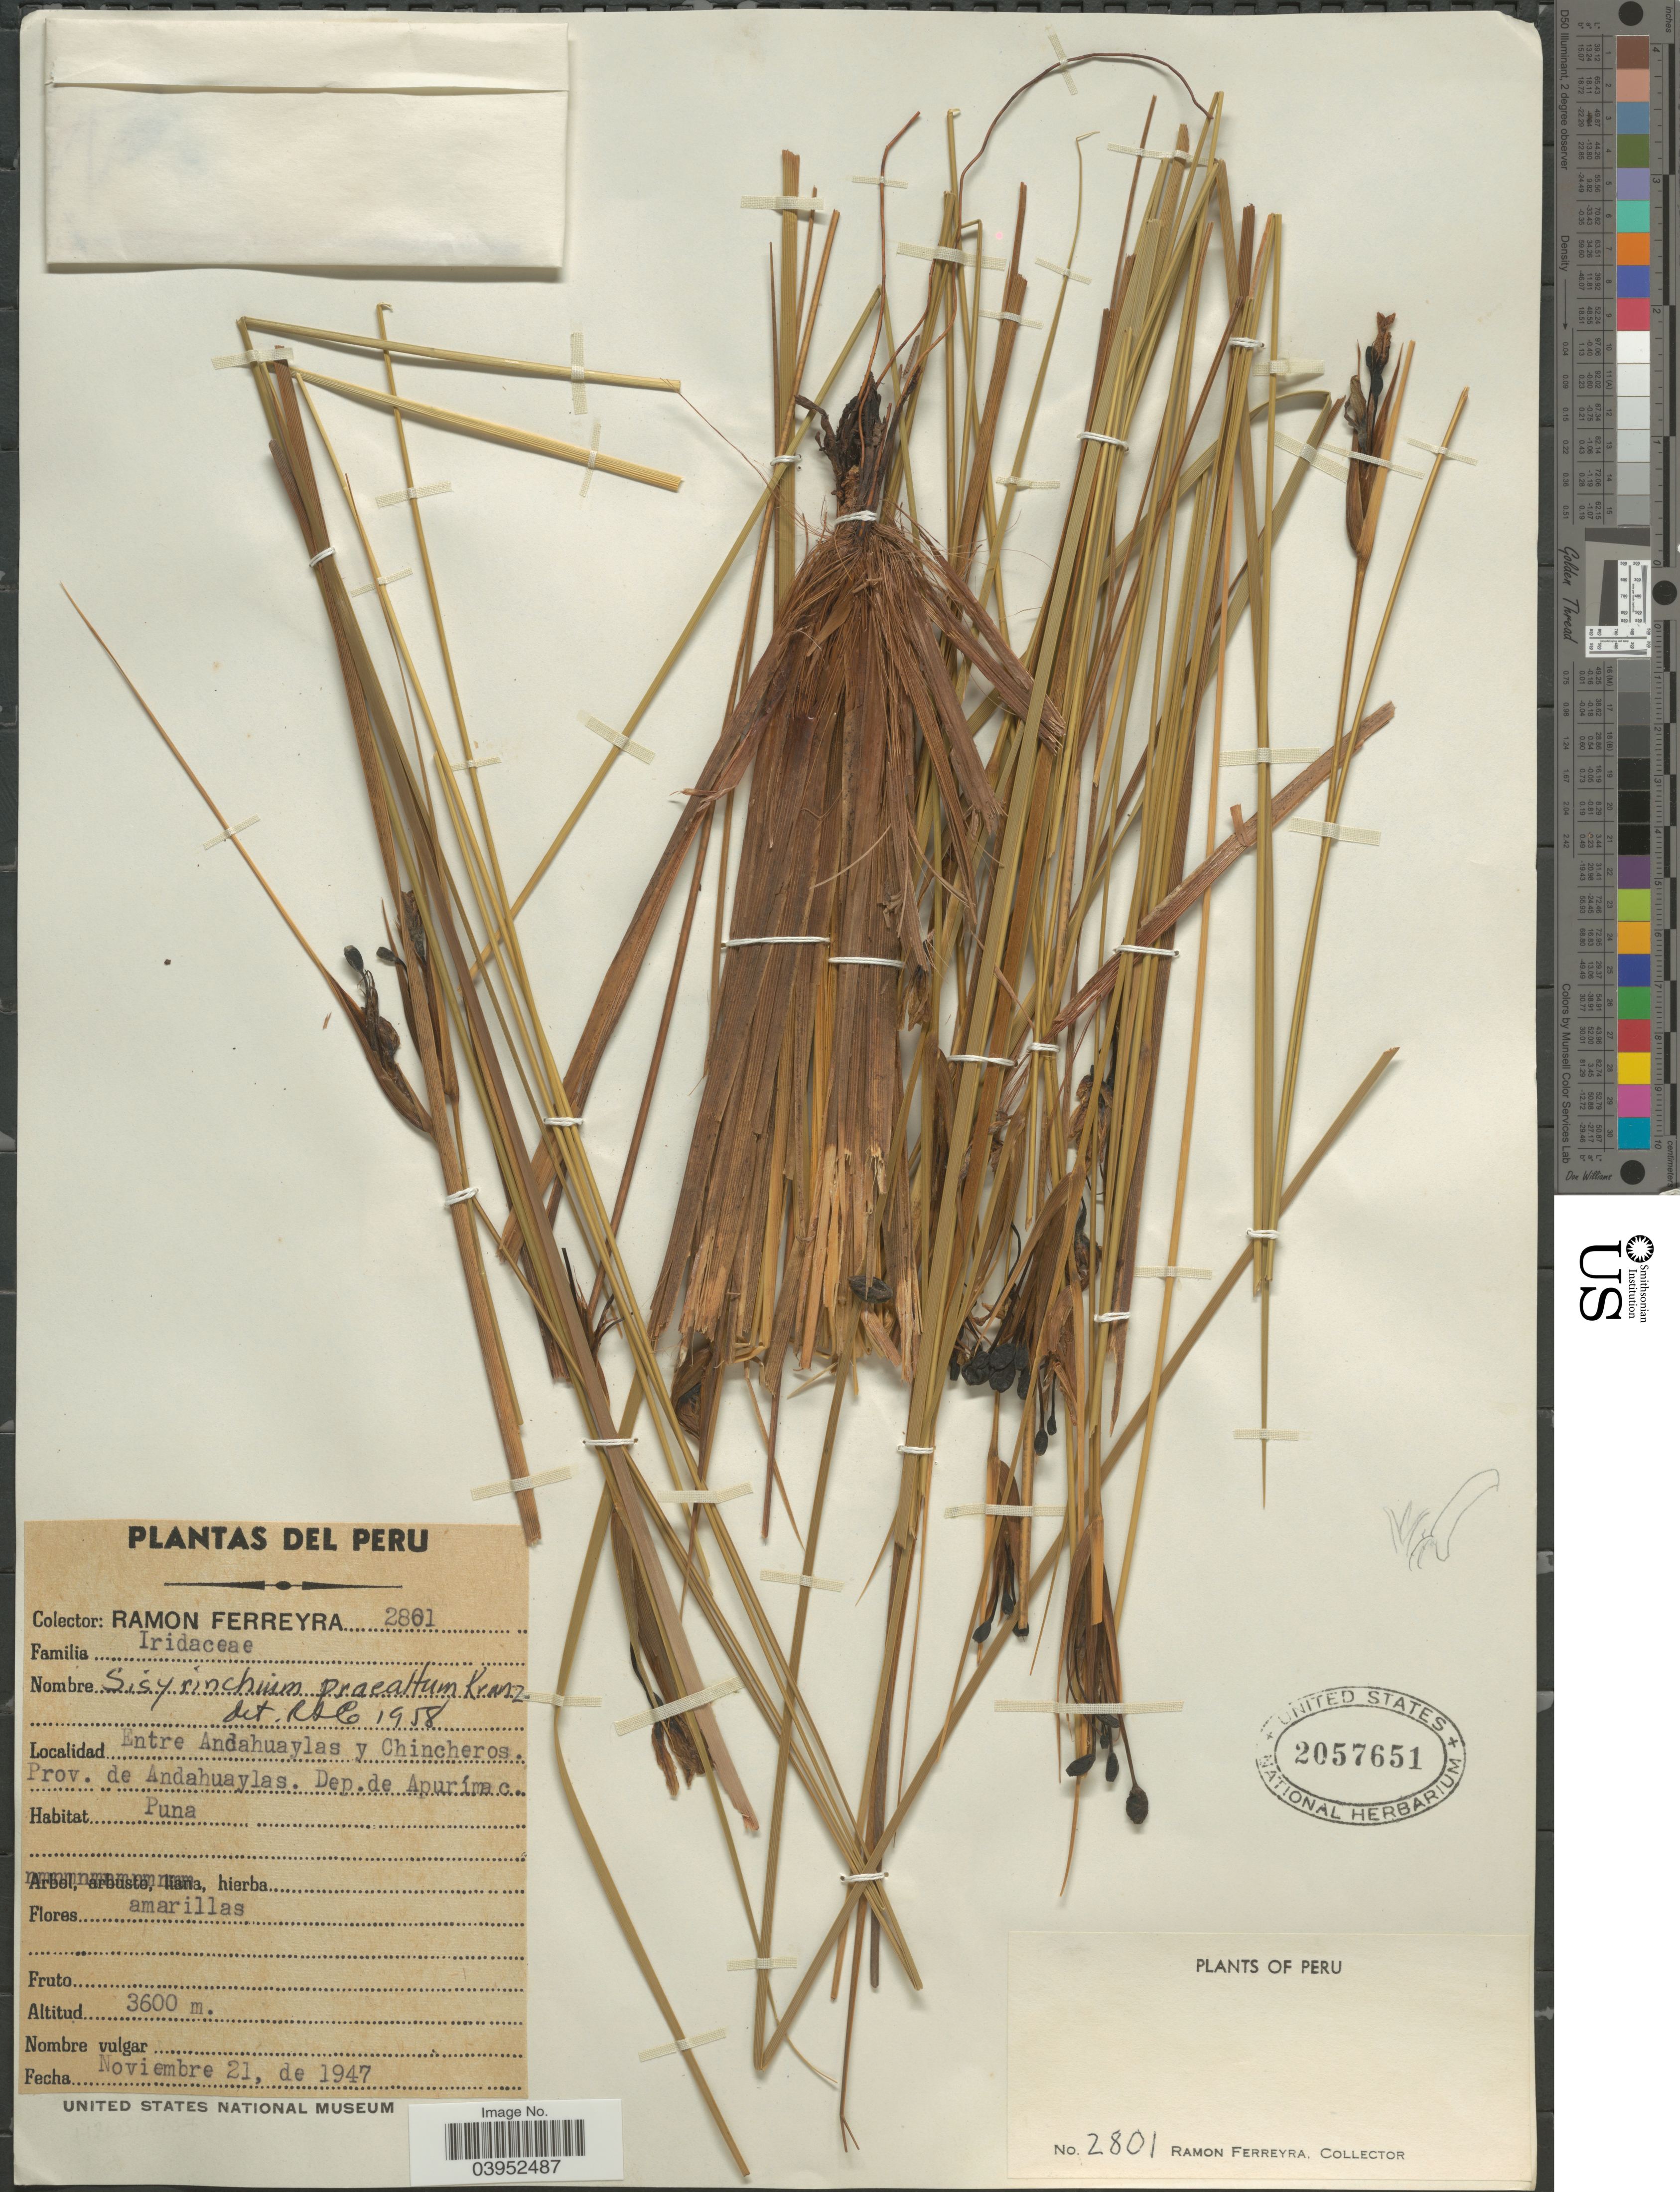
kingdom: Plantae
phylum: Tracheophyta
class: Liliopsida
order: Asparagales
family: Iridaceae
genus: Sisyrinchium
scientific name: Sisyrinchium praealtum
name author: Kraenzl.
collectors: R. A. Ferreyra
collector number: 2801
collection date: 1947-11-21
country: Peru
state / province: Apurímac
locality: Entre Andahuaylas y Chincheros. Prov. de Andahuaylas. Dep. de Apurímac.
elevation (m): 3600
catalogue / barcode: US 2057651